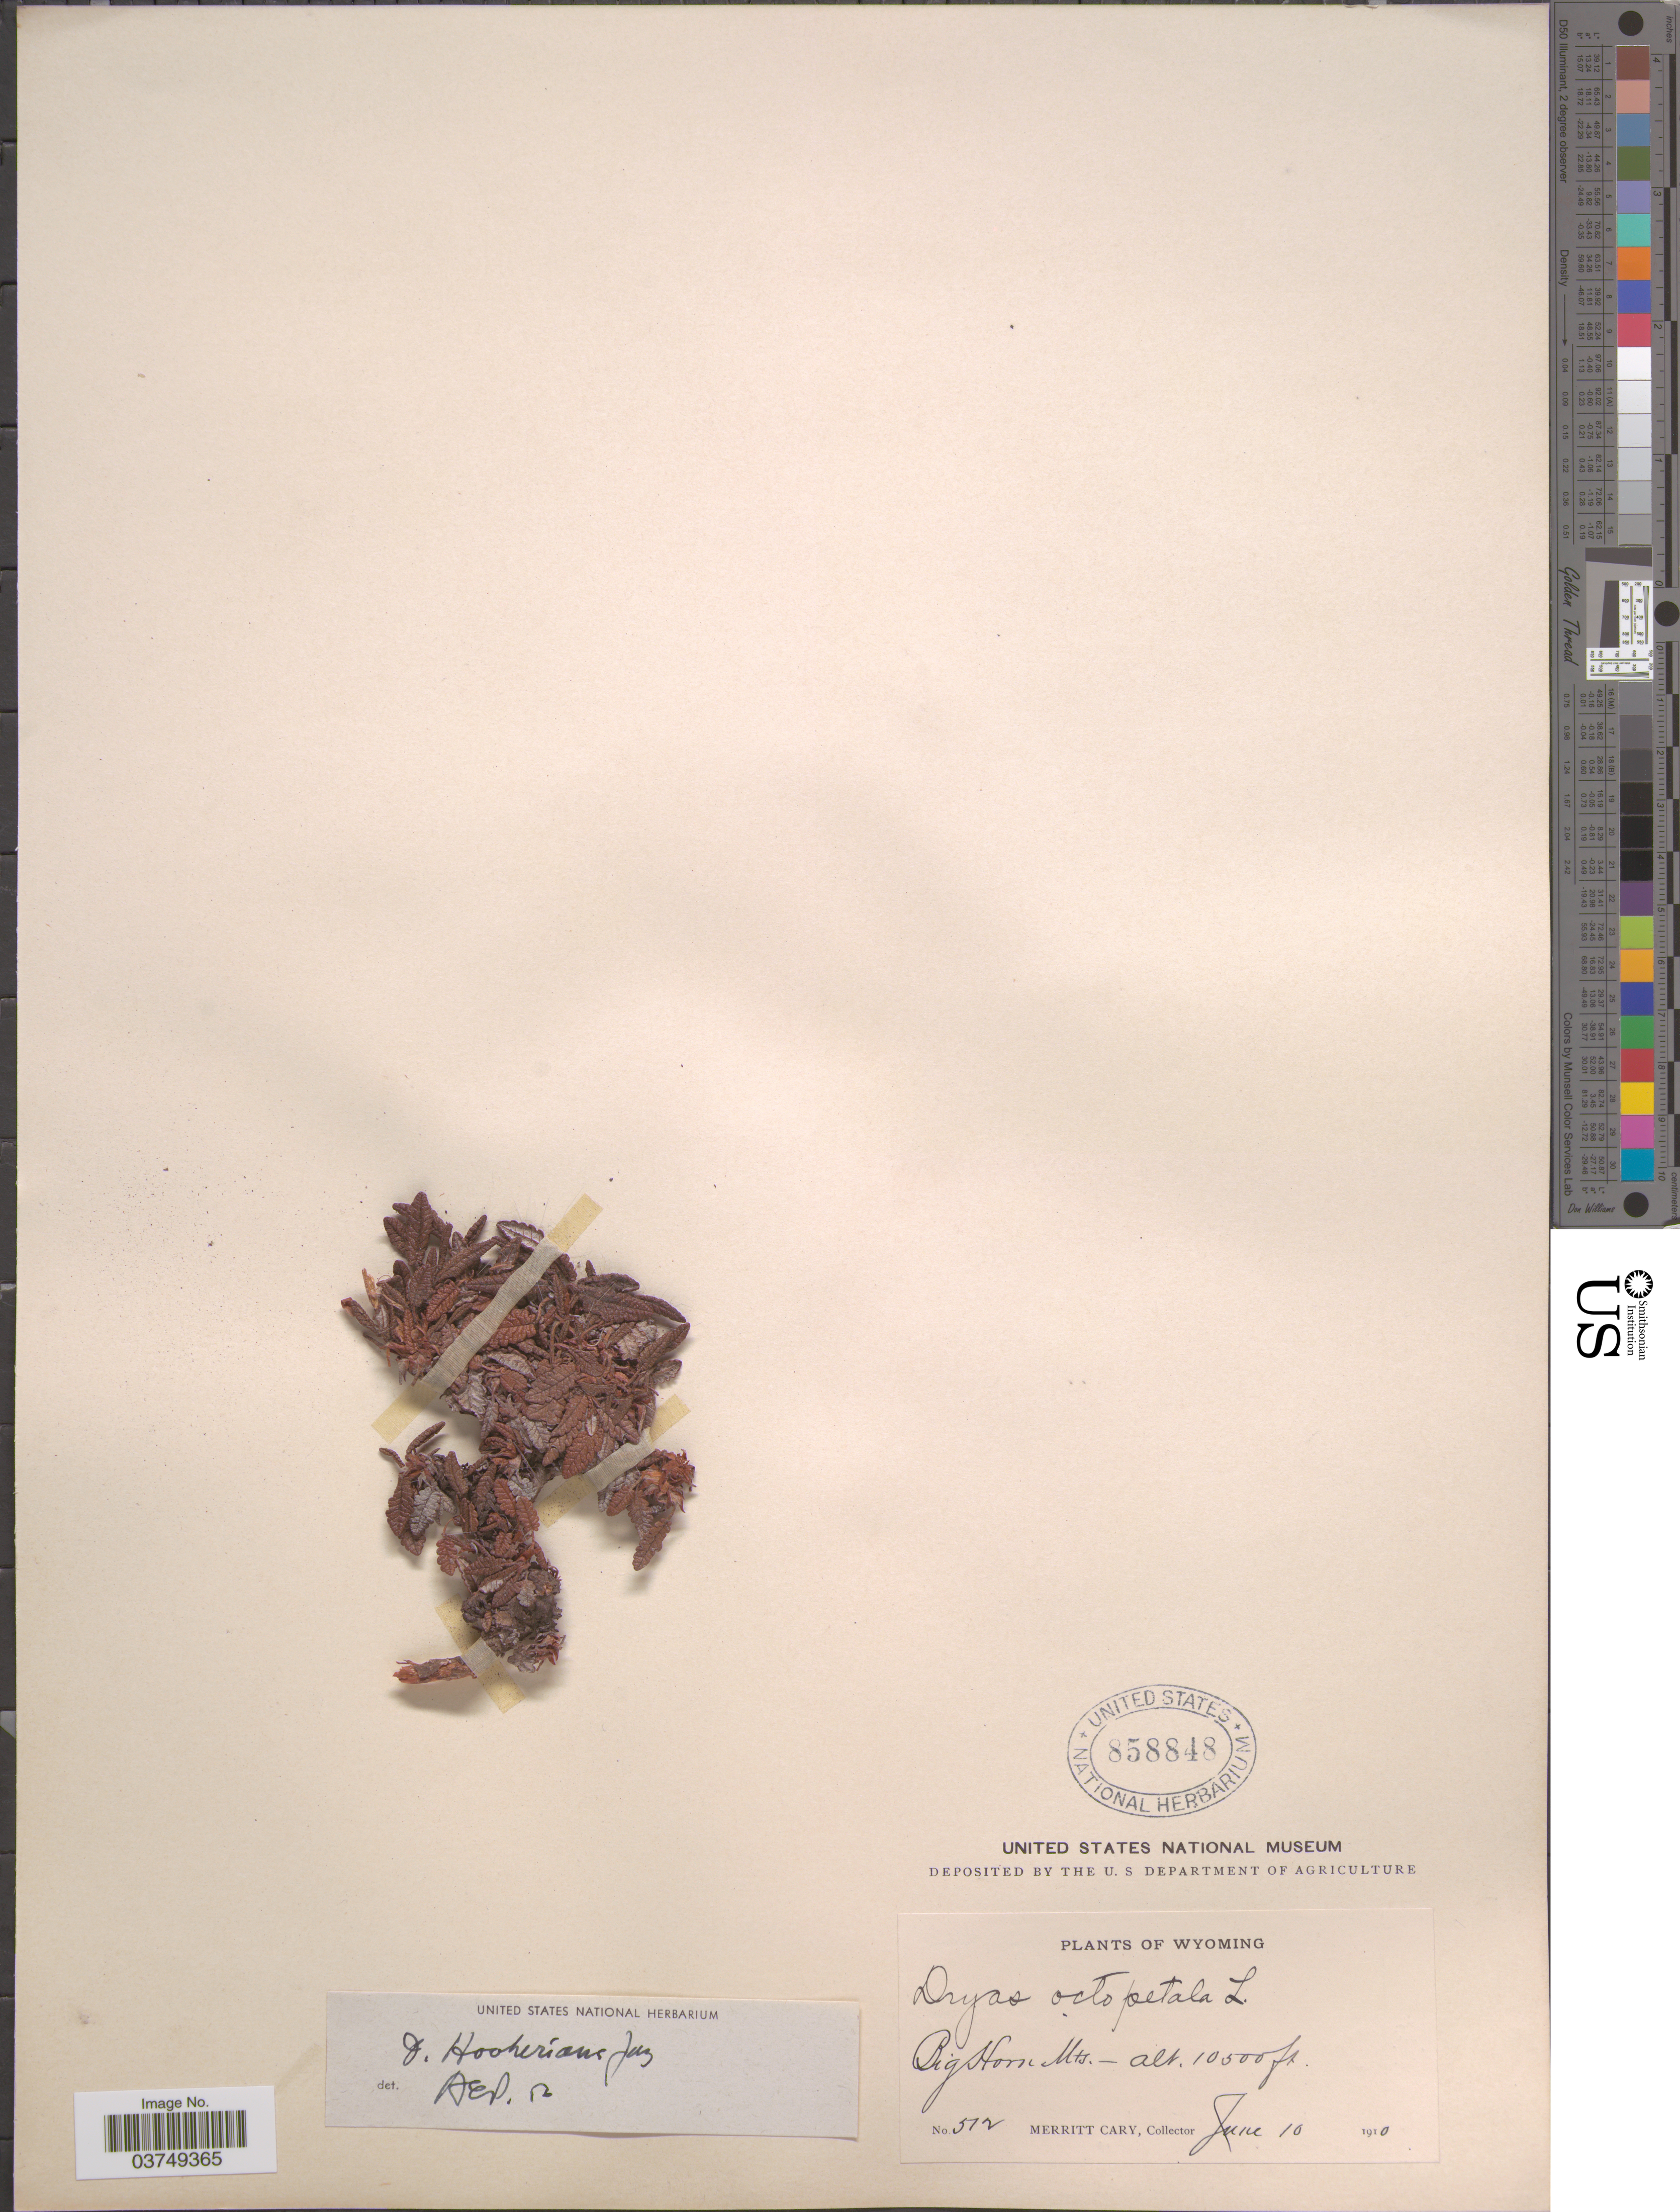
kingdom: Plantae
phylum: Tracheophyta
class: Magnoliopsida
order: Rosales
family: Rosaceae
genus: Dryas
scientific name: Dryas hookeriana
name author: Juz.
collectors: M. Cary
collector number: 572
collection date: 1910-06-10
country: United States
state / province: Wyoming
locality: Big Horn Mts.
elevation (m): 3200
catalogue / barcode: US 858848